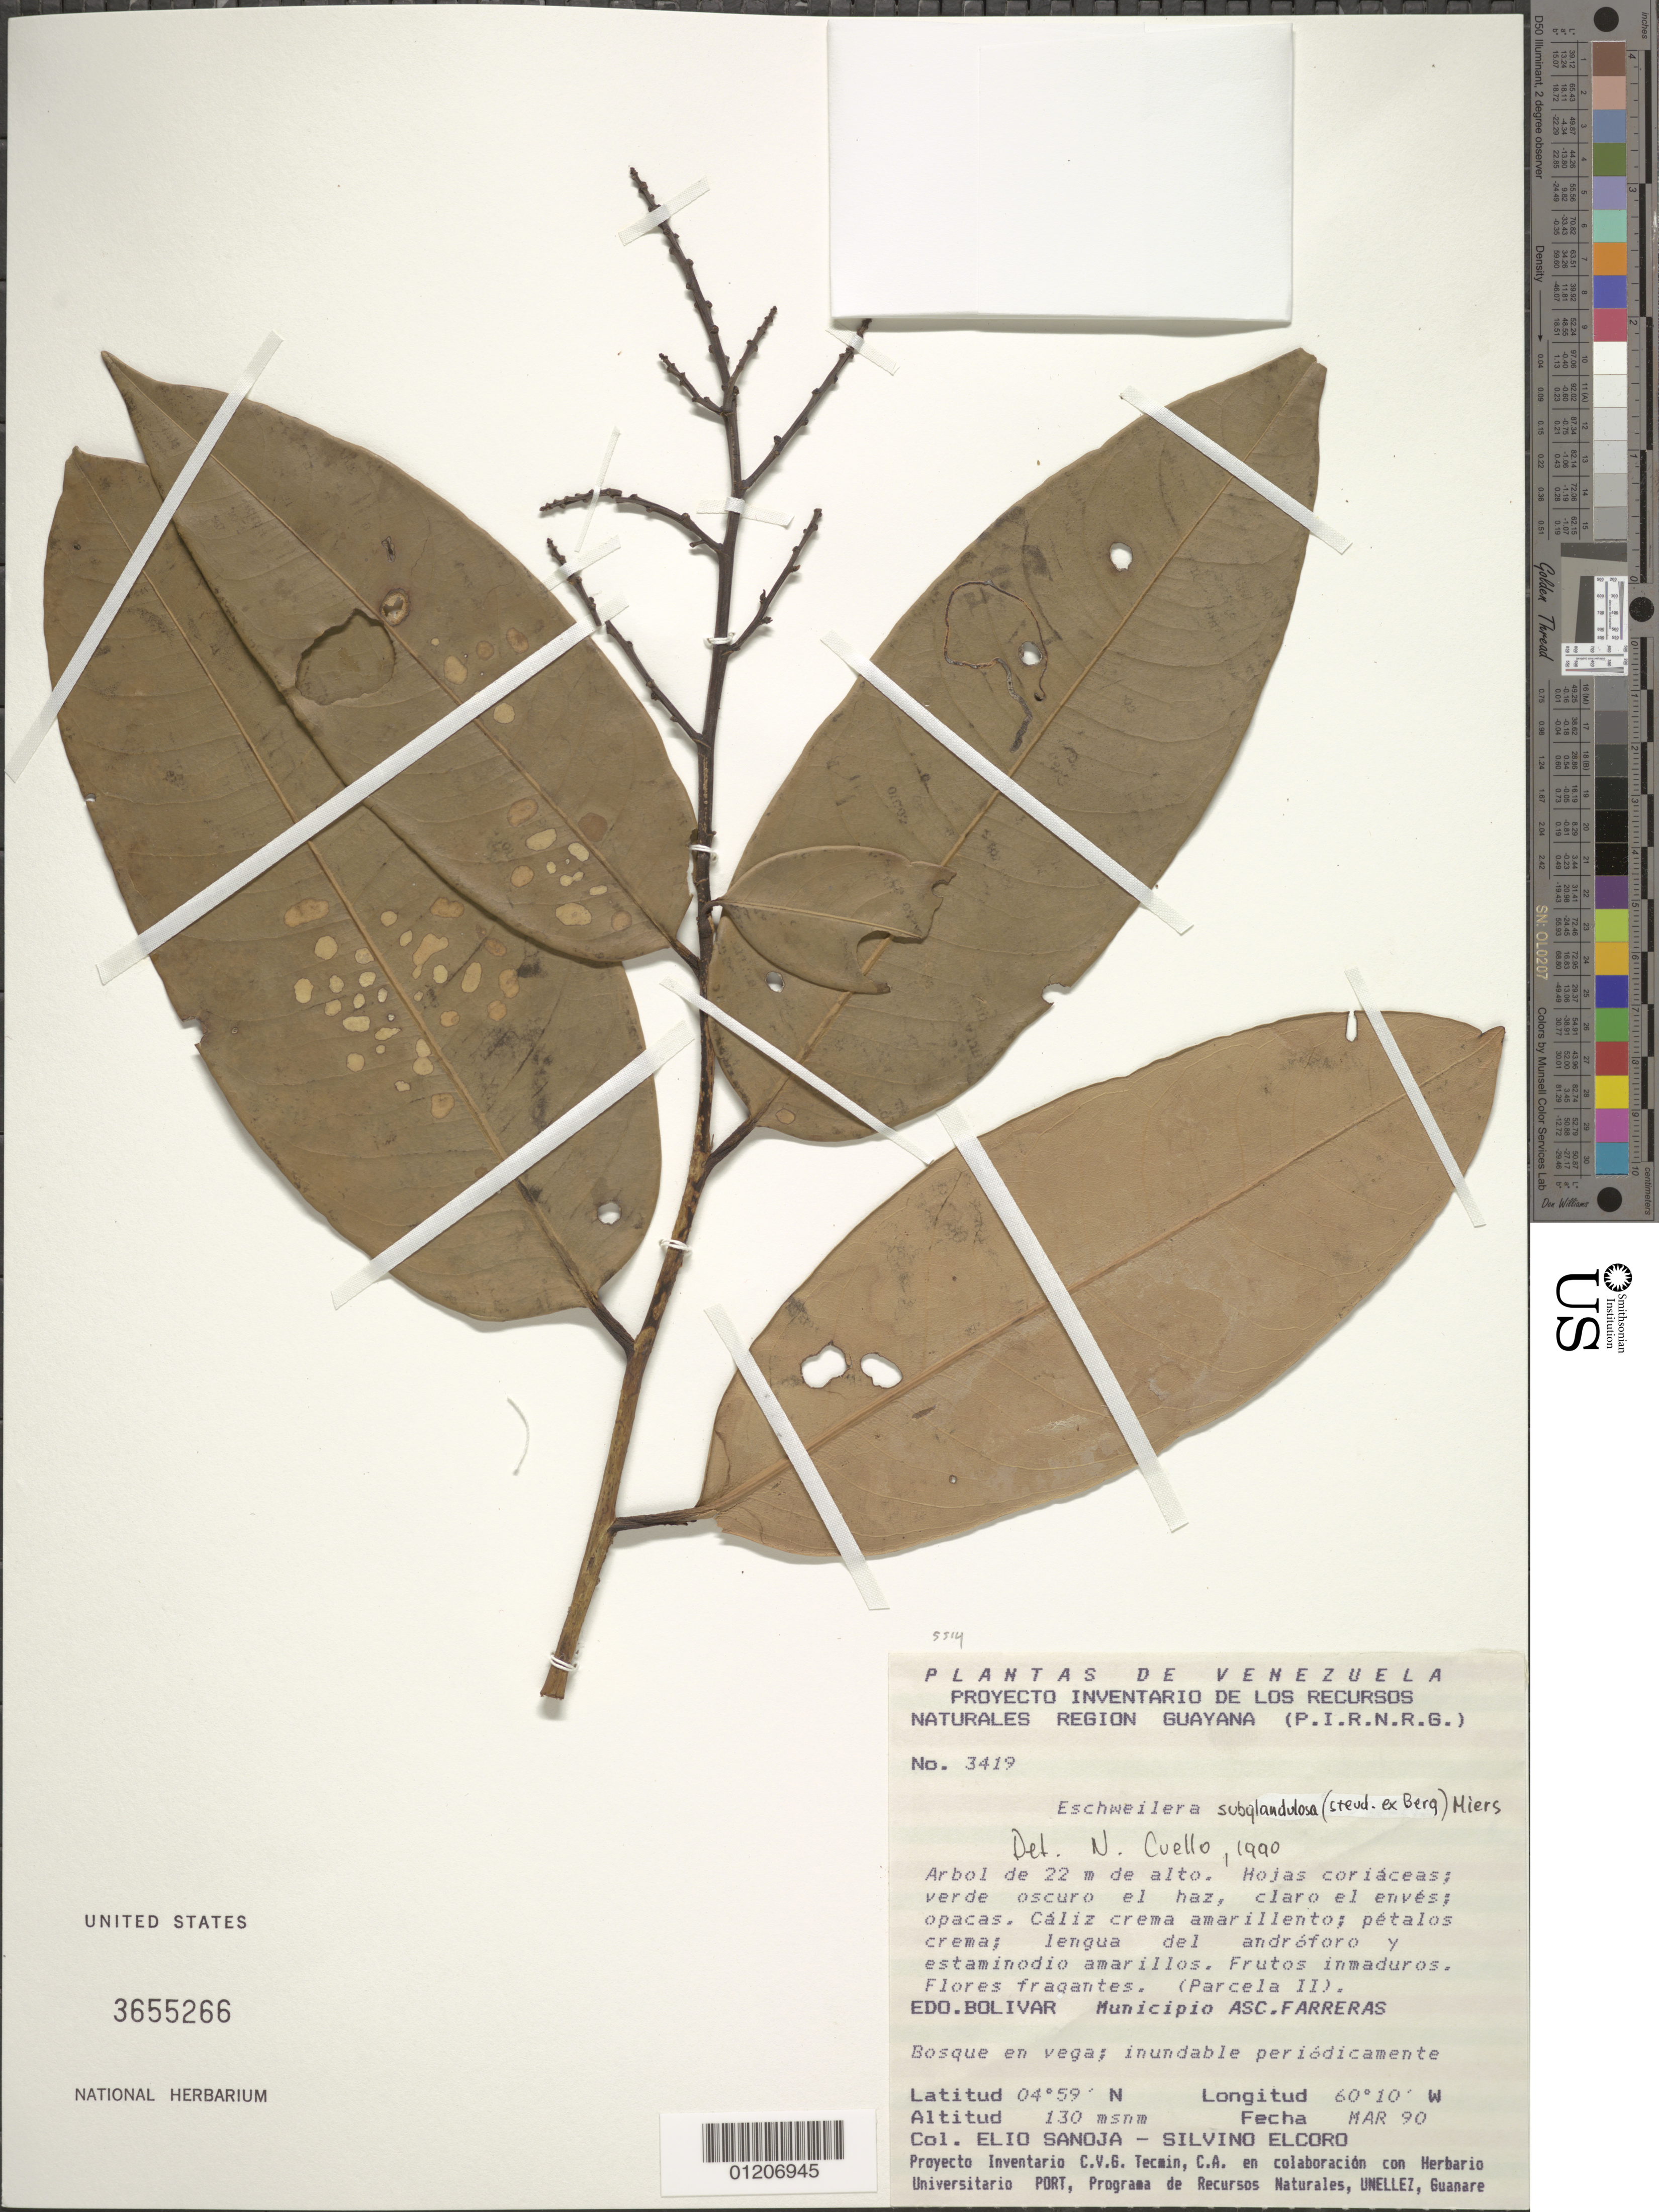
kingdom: Plantae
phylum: Tracheophyta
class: Magnoliopsida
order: Ericales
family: Lecythidaceae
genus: Eschweilera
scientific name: Eschweilera subglandulosa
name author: (Steud. ex Berg) Miers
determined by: Cuello, Nidia L.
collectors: E. Sanoja & S. Elcoro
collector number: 3419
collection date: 1990-03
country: Venezuela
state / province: Bolívar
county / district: Sucre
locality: Parcela II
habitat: Bosque en vega; inundable periodicamente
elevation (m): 130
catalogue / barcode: US 3655266